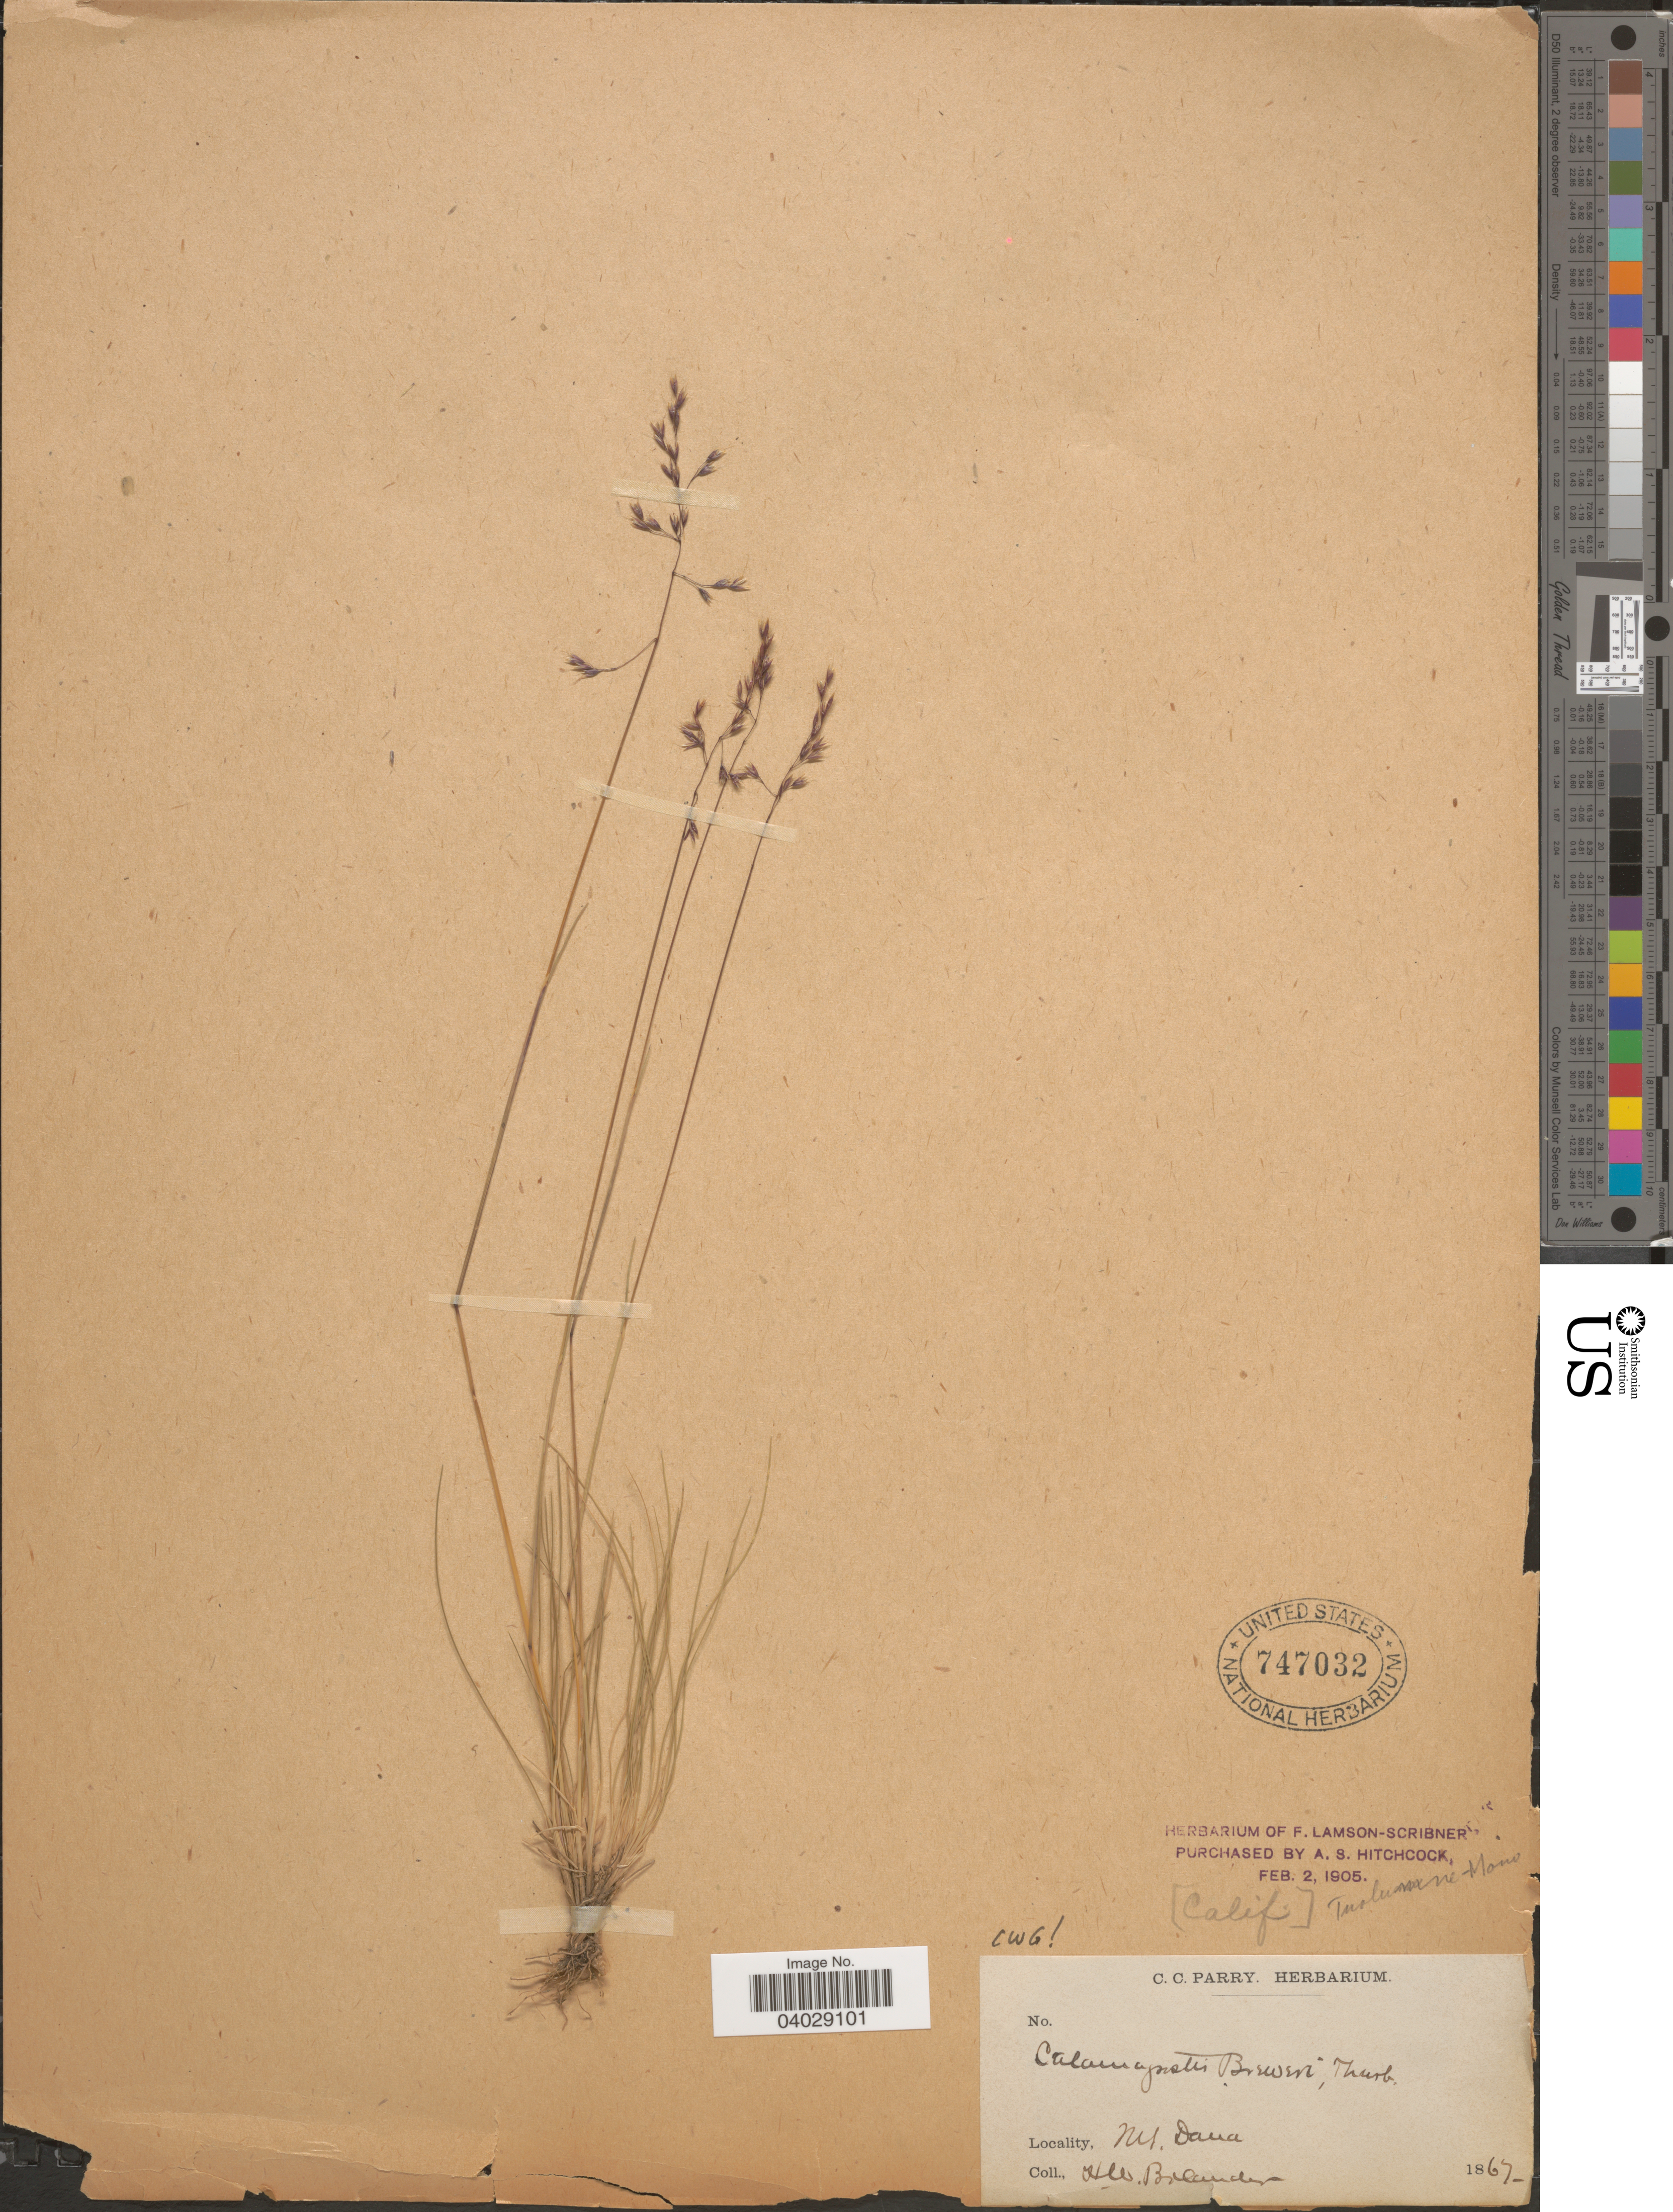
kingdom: Plantae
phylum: Tracheophyta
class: Liliopsida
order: Poales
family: Poaceae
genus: Calamagrostis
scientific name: Calamagrostis muiriana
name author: B.L. Wilson & Sami Gray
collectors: H. Bolander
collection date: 1867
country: United States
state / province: California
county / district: Tuolumne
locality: Mt. Dana. Tuolumne-Mono.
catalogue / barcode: US 747032